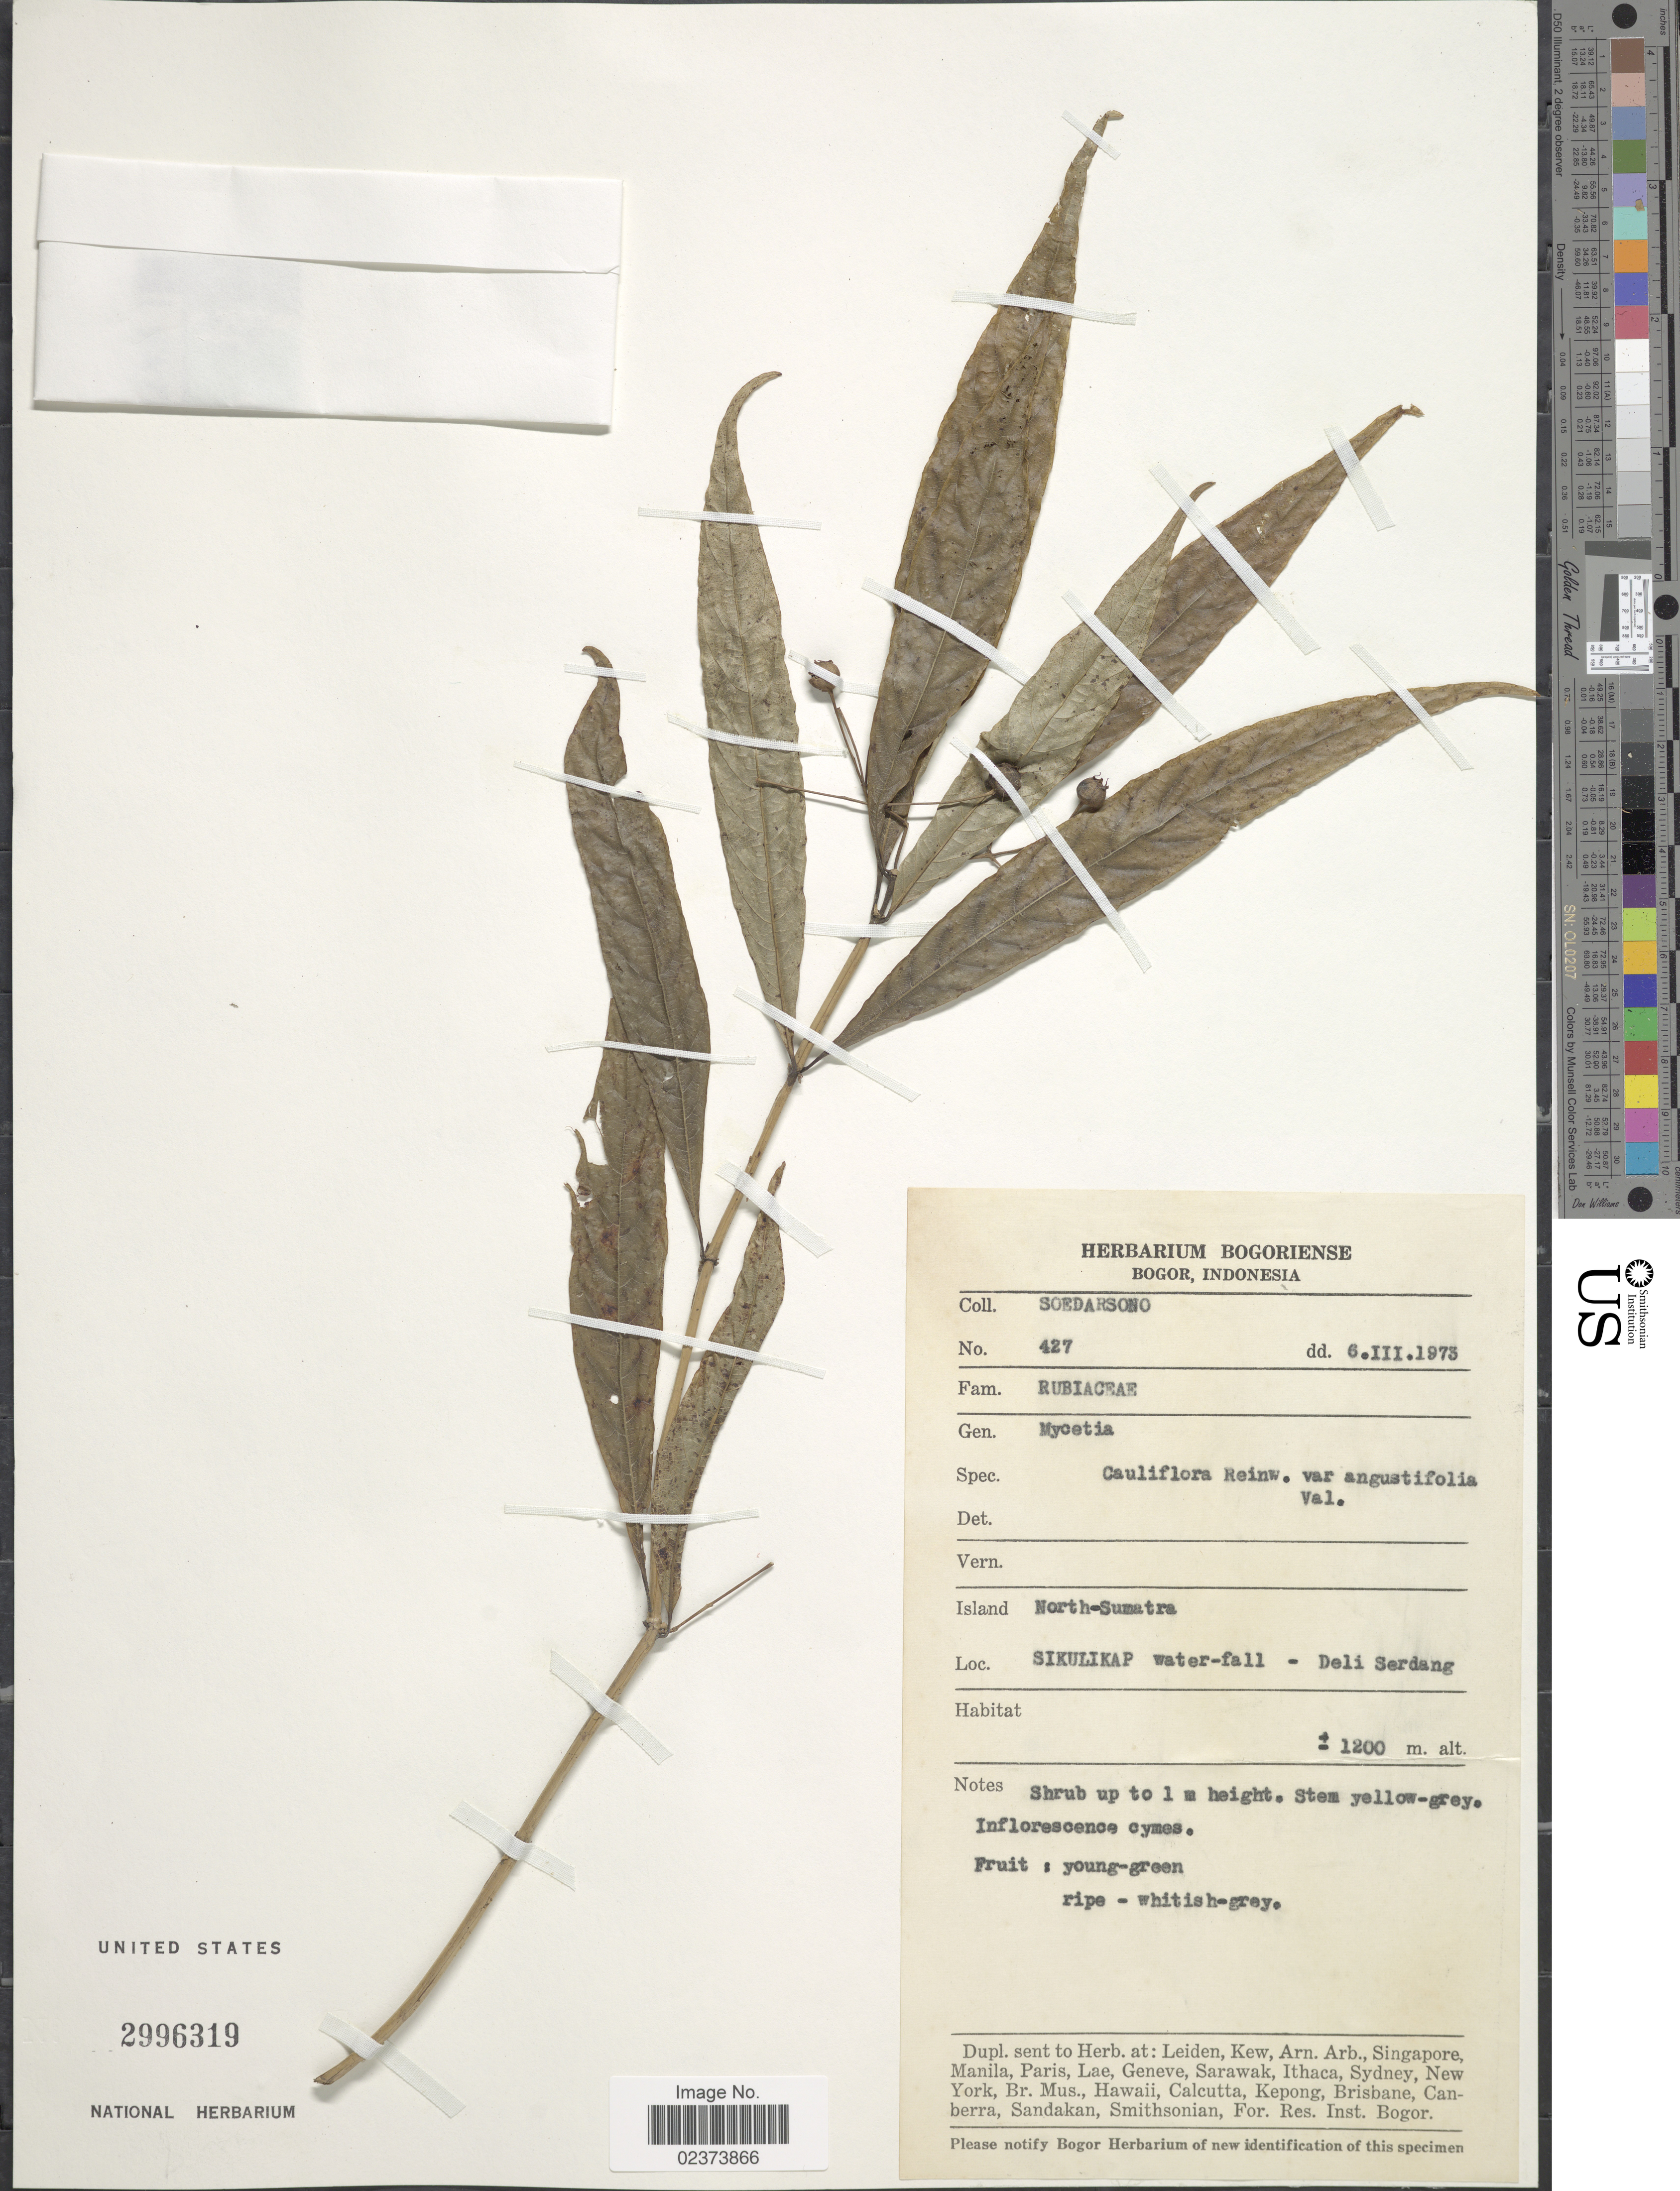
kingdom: Plantae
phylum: Tracheophyta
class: Magnoliopsida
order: Gentianales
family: Rubiaceae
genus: Mycetia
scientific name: Mycetia sp.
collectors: Soedarsono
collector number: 427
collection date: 1973-03-06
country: Indonesia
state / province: Sumatra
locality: Island: North-Sumatra, Sikulikap water-fall, Deli Serdang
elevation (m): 1200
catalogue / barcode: US 2996319